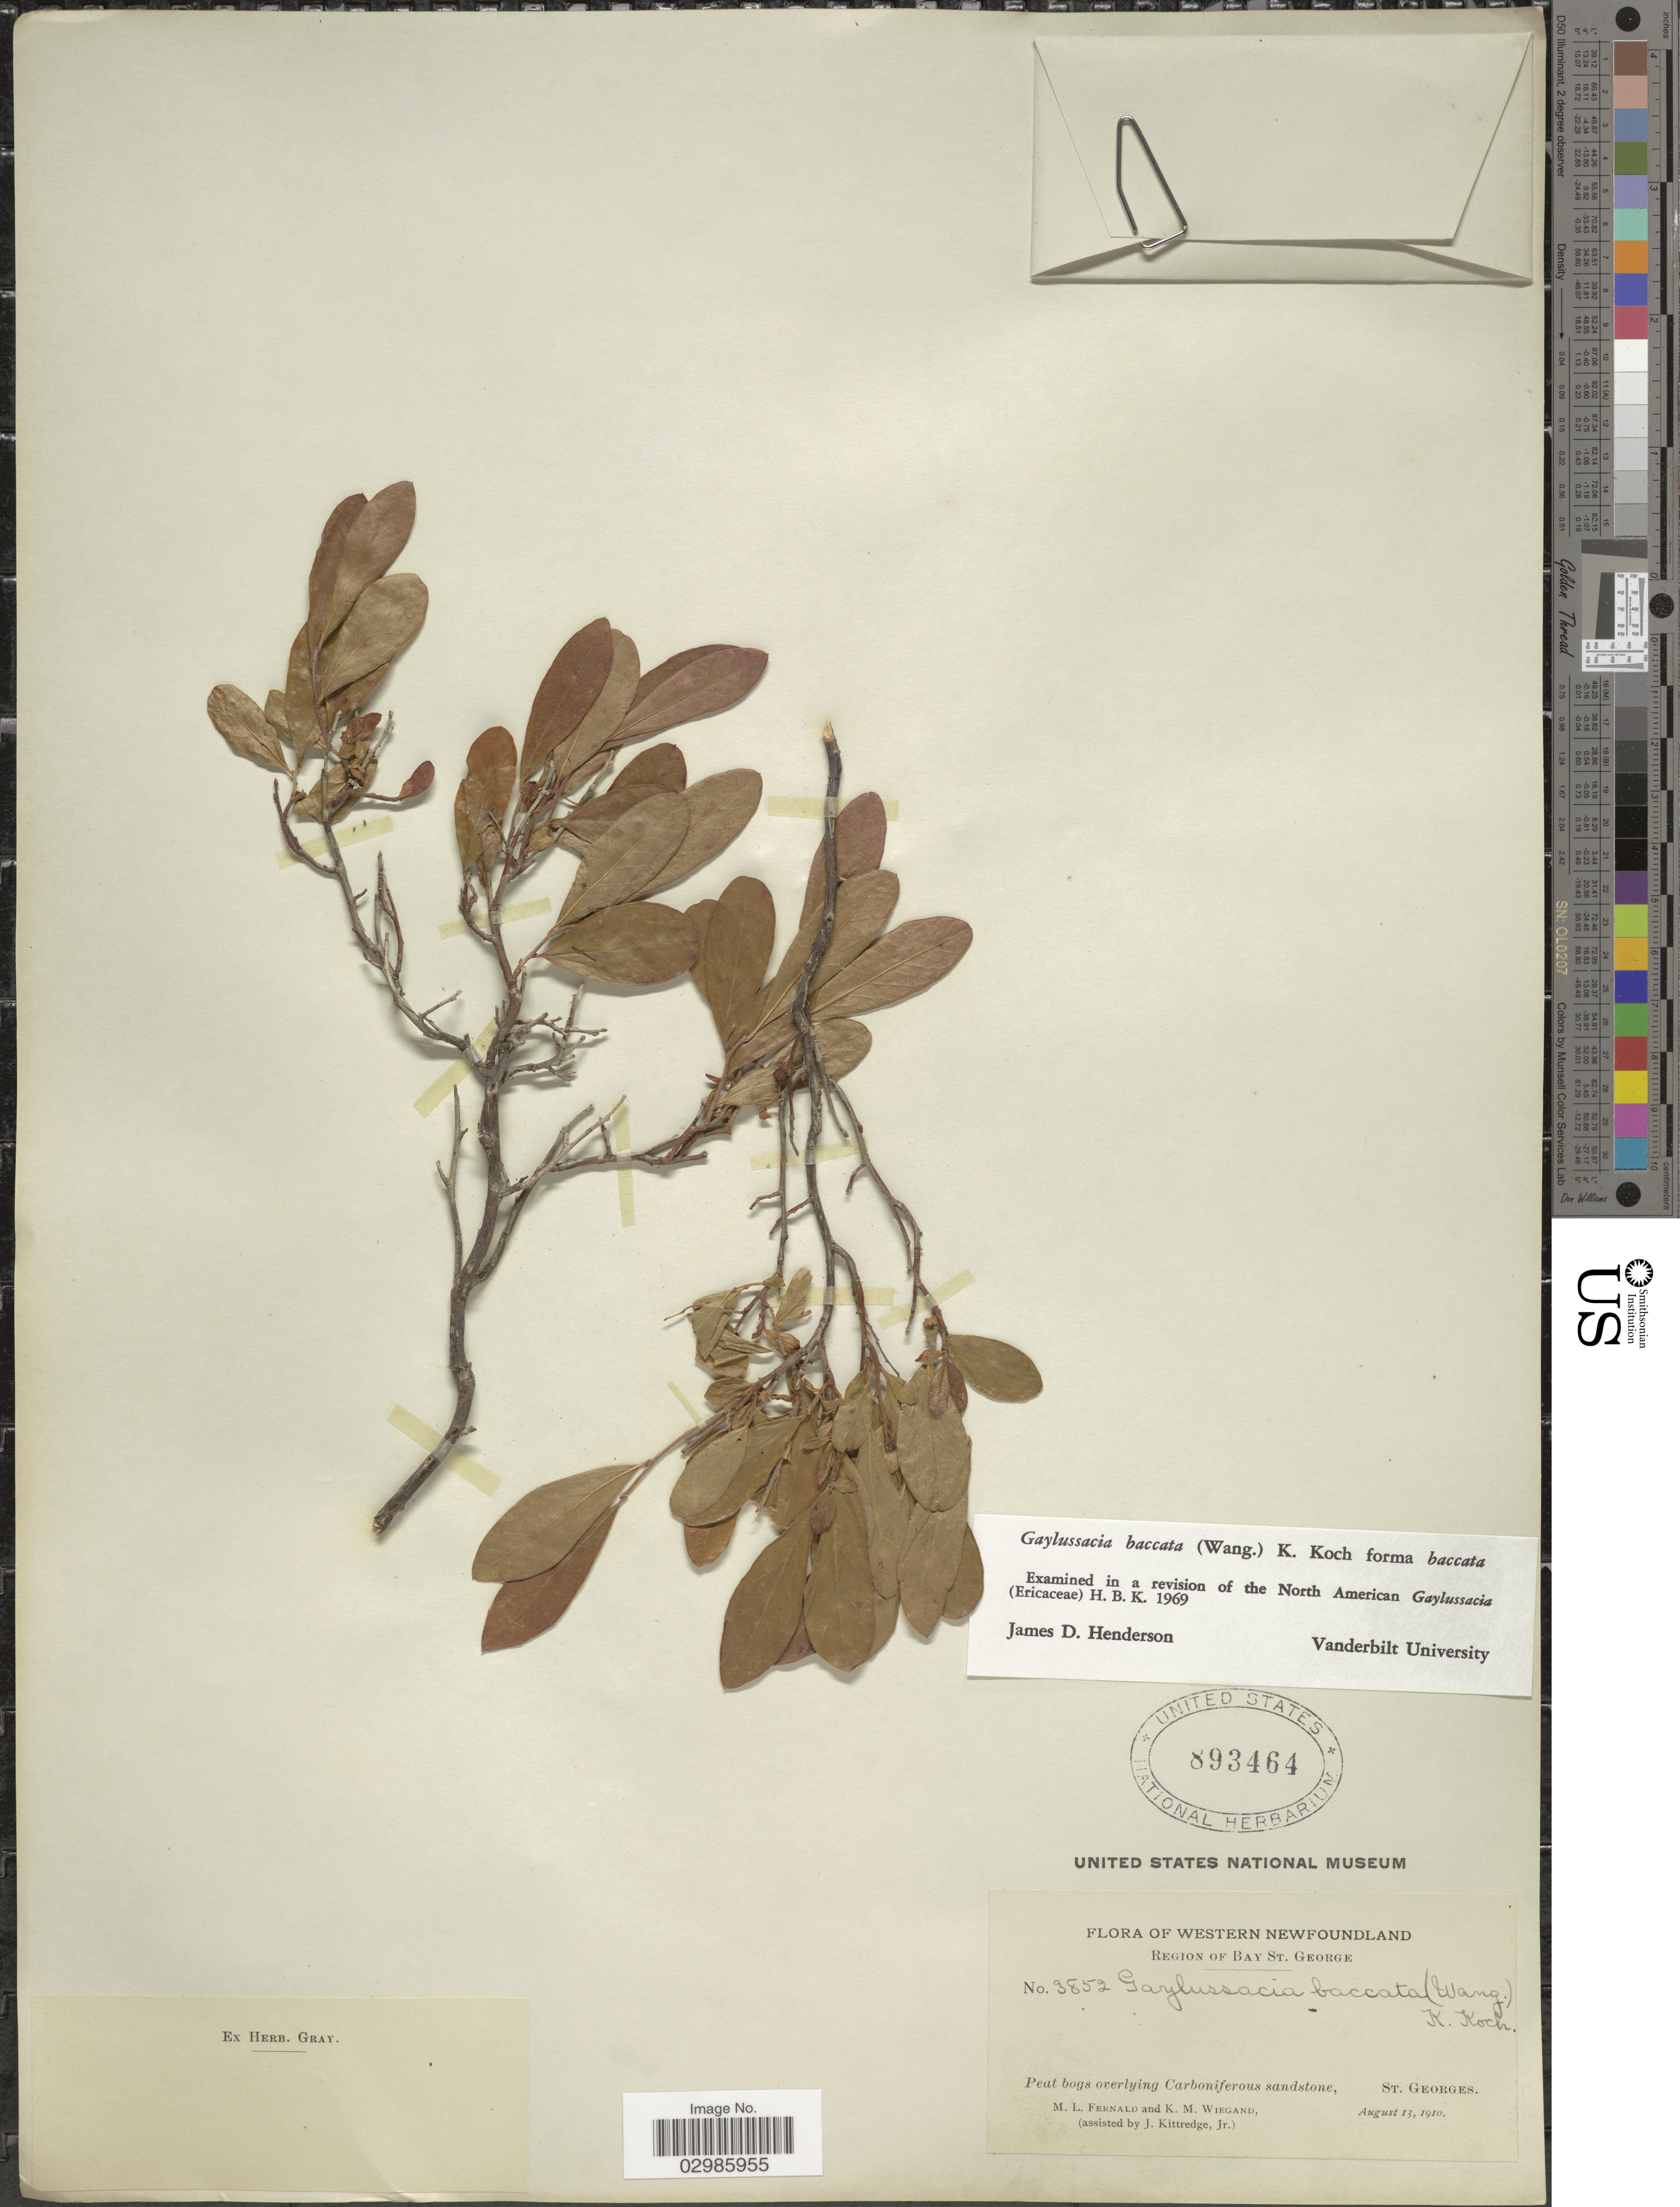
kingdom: Plantae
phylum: Tracheophyta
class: Magnoliopsida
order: Ericales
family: Ericaceae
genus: Gaylussacia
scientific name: Gaylussacia baccata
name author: (Wangenh.) K. Koch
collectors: M. L. Fernald, K. M. Wiegand & J. Kittredge Jr.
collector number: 3852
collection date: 1910-08-13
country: Canada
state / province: Newfoundland and Labrador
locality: Western Newfoundland. St. Georges.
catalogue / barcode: US 893464